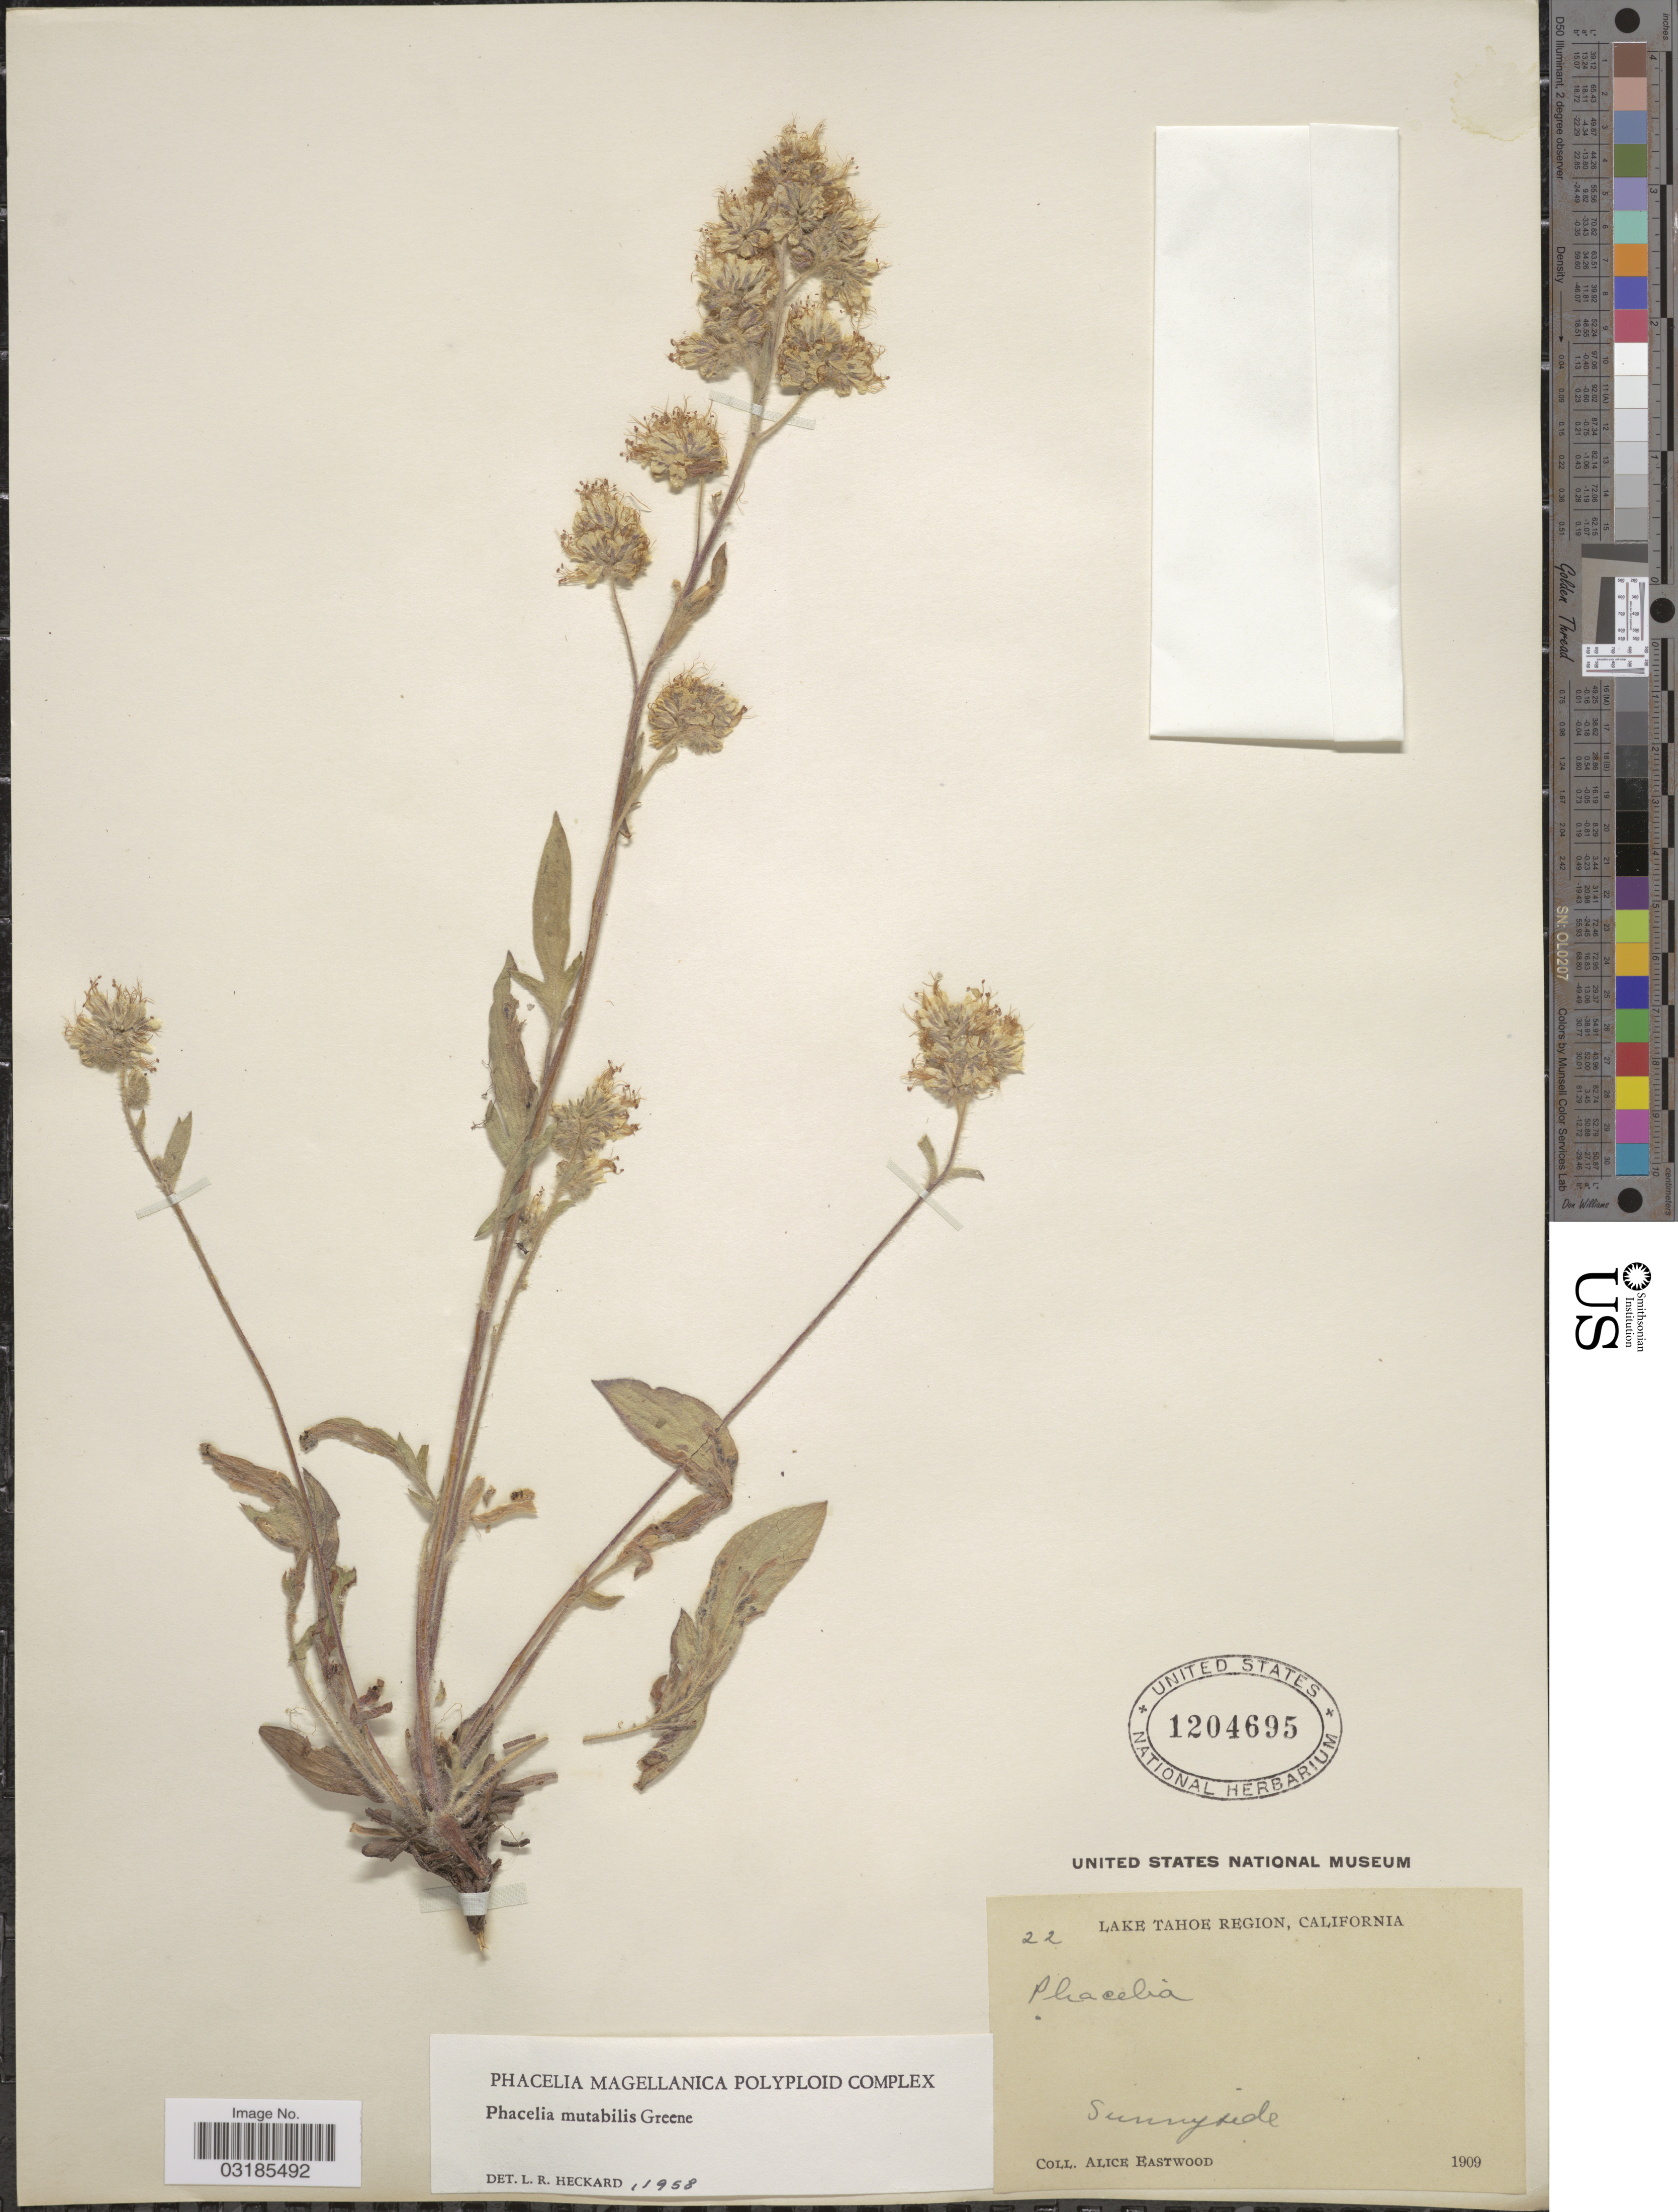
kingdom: Plantae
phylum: Tracheophyta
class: Magnoliopsida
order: Boraginales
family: Hydrophyllaceae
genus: Phacelia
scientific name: Phacelia mutabilis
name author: Greene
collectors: A. Eastwood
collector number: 22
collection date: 1909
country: United States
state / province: California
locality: Lake Tahoe Region, Sunnyside.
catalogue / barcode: US 1204695